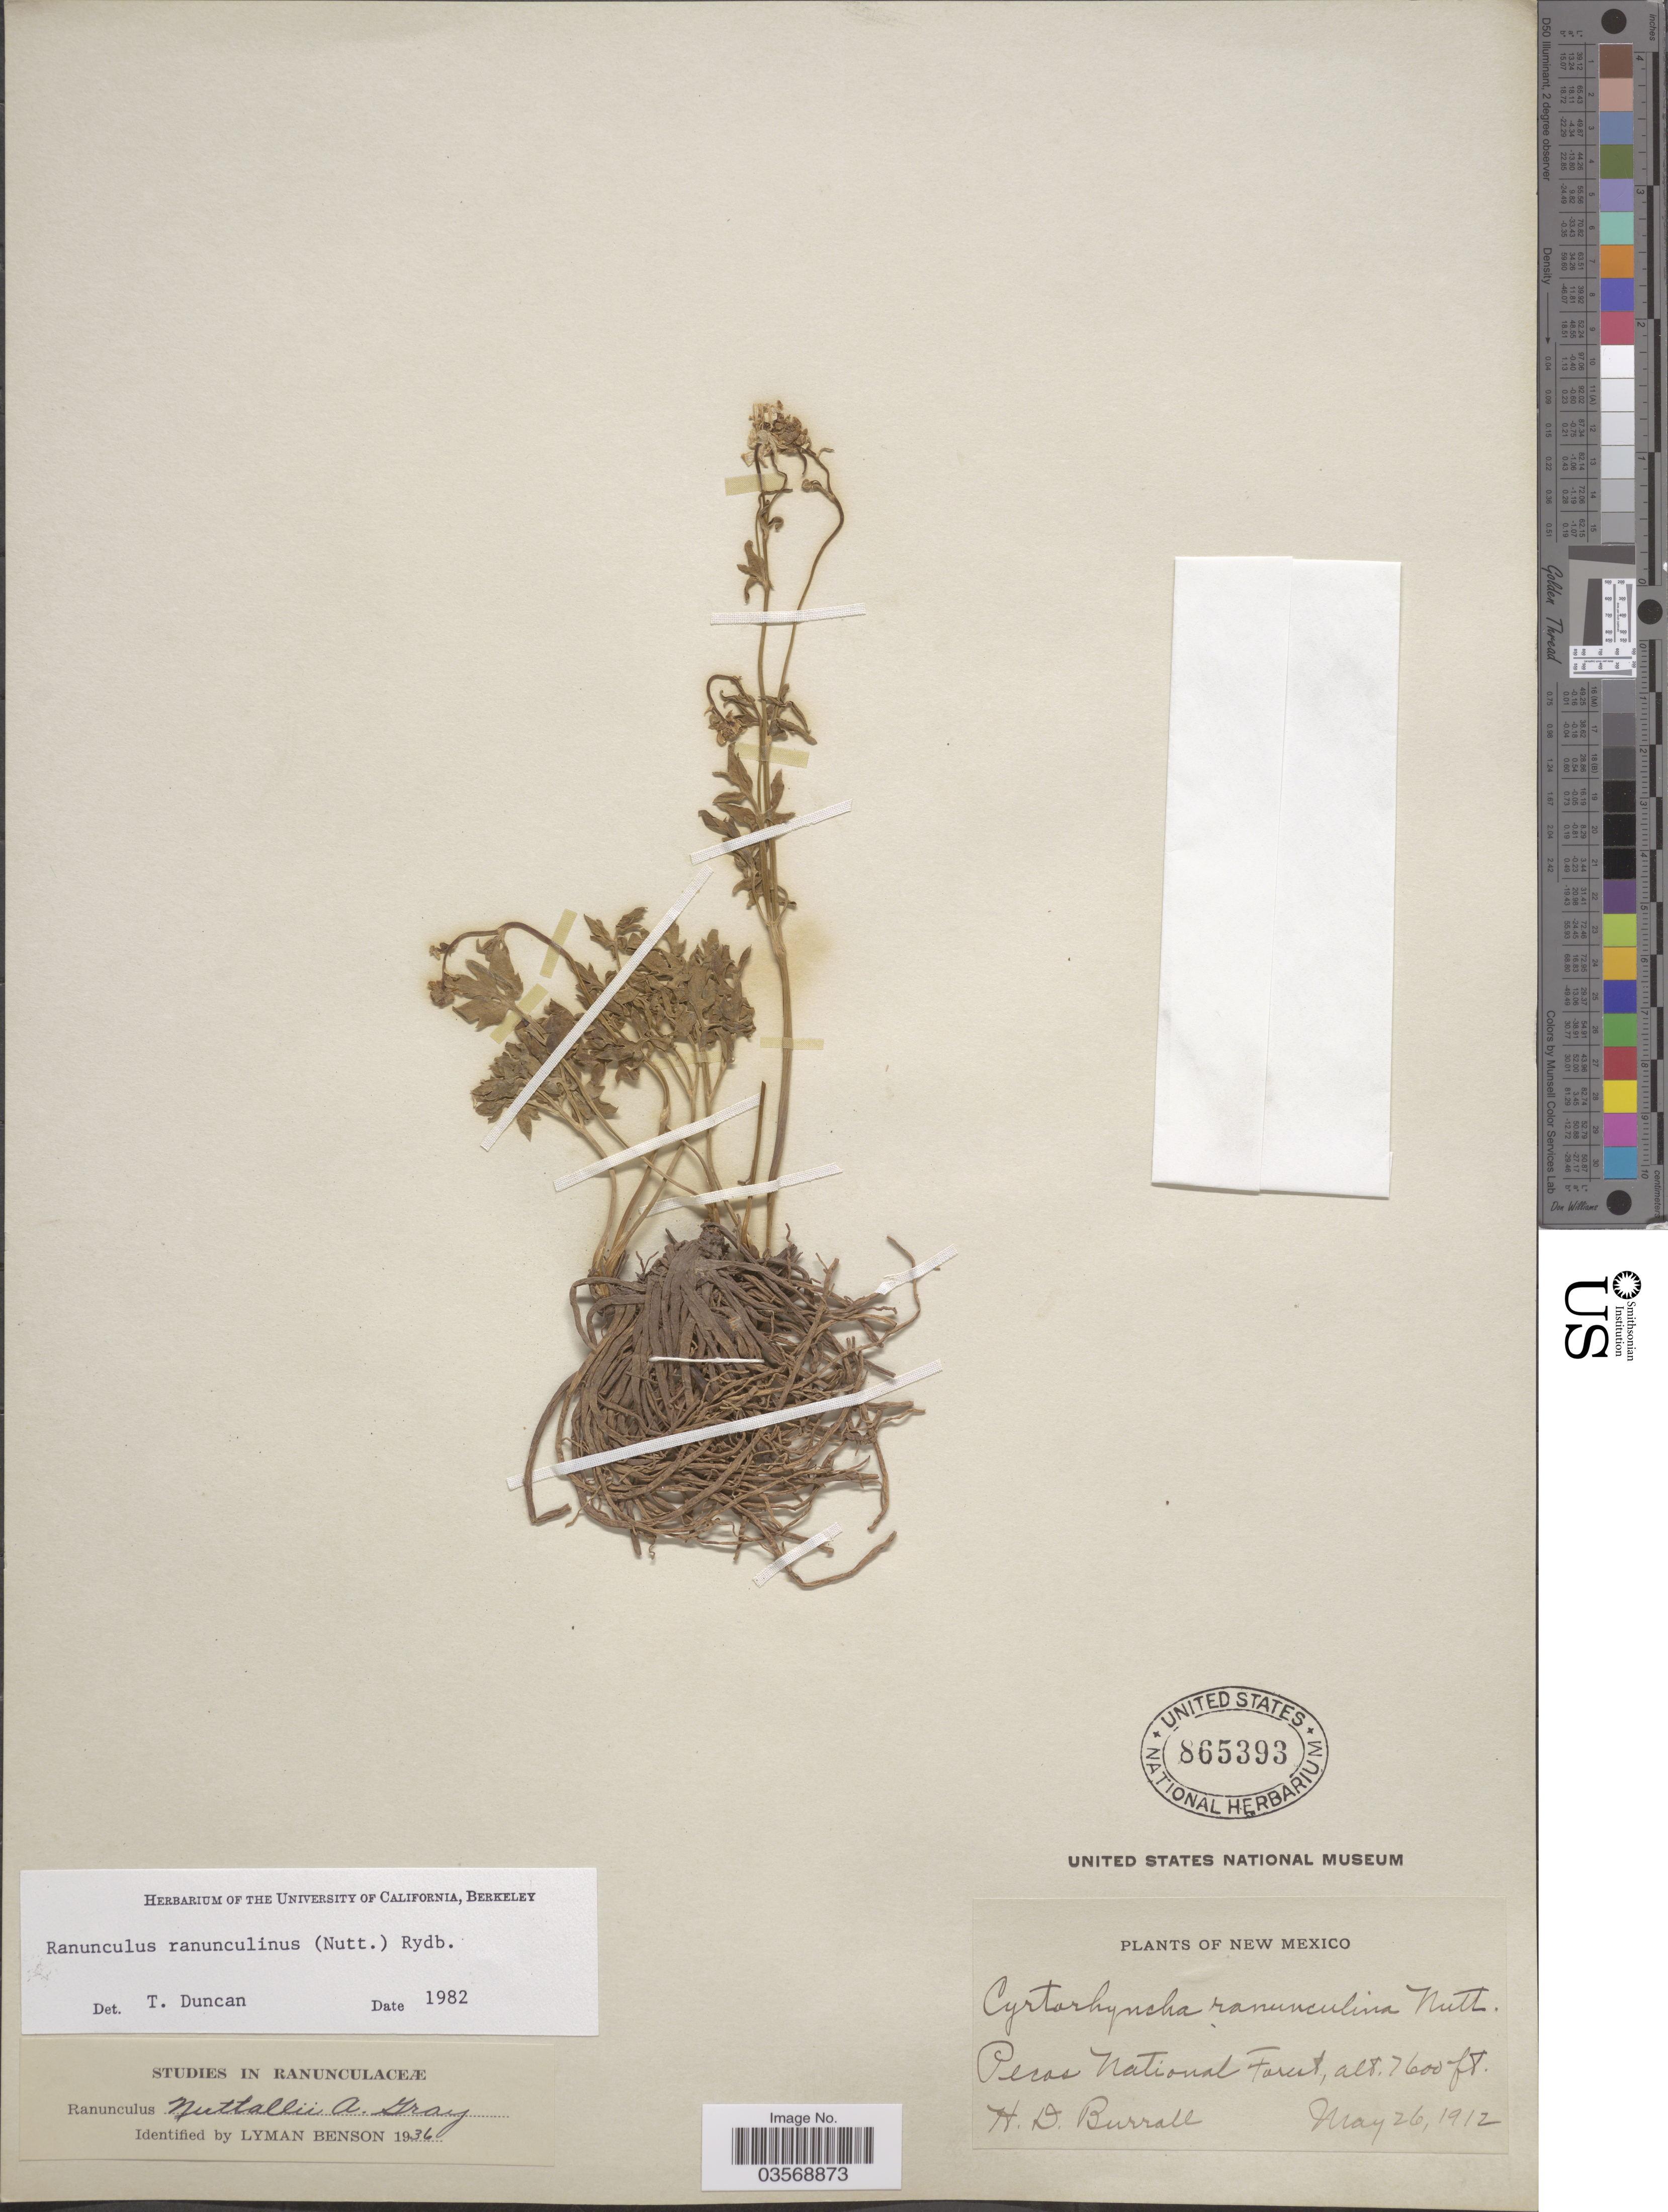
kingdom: Plantae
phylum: Tracheophyta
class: Magnoliopsida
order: Ranunculales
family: Ranunculaceae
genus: Ranunculus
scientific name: Ranunculus ranunculinus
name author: (Nutt.) Rydb.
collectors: H. Burrall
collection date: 1912-05-26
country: United States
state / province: New Mexico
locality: Pecos National Forest.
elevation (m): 2316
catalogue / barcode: US 865393